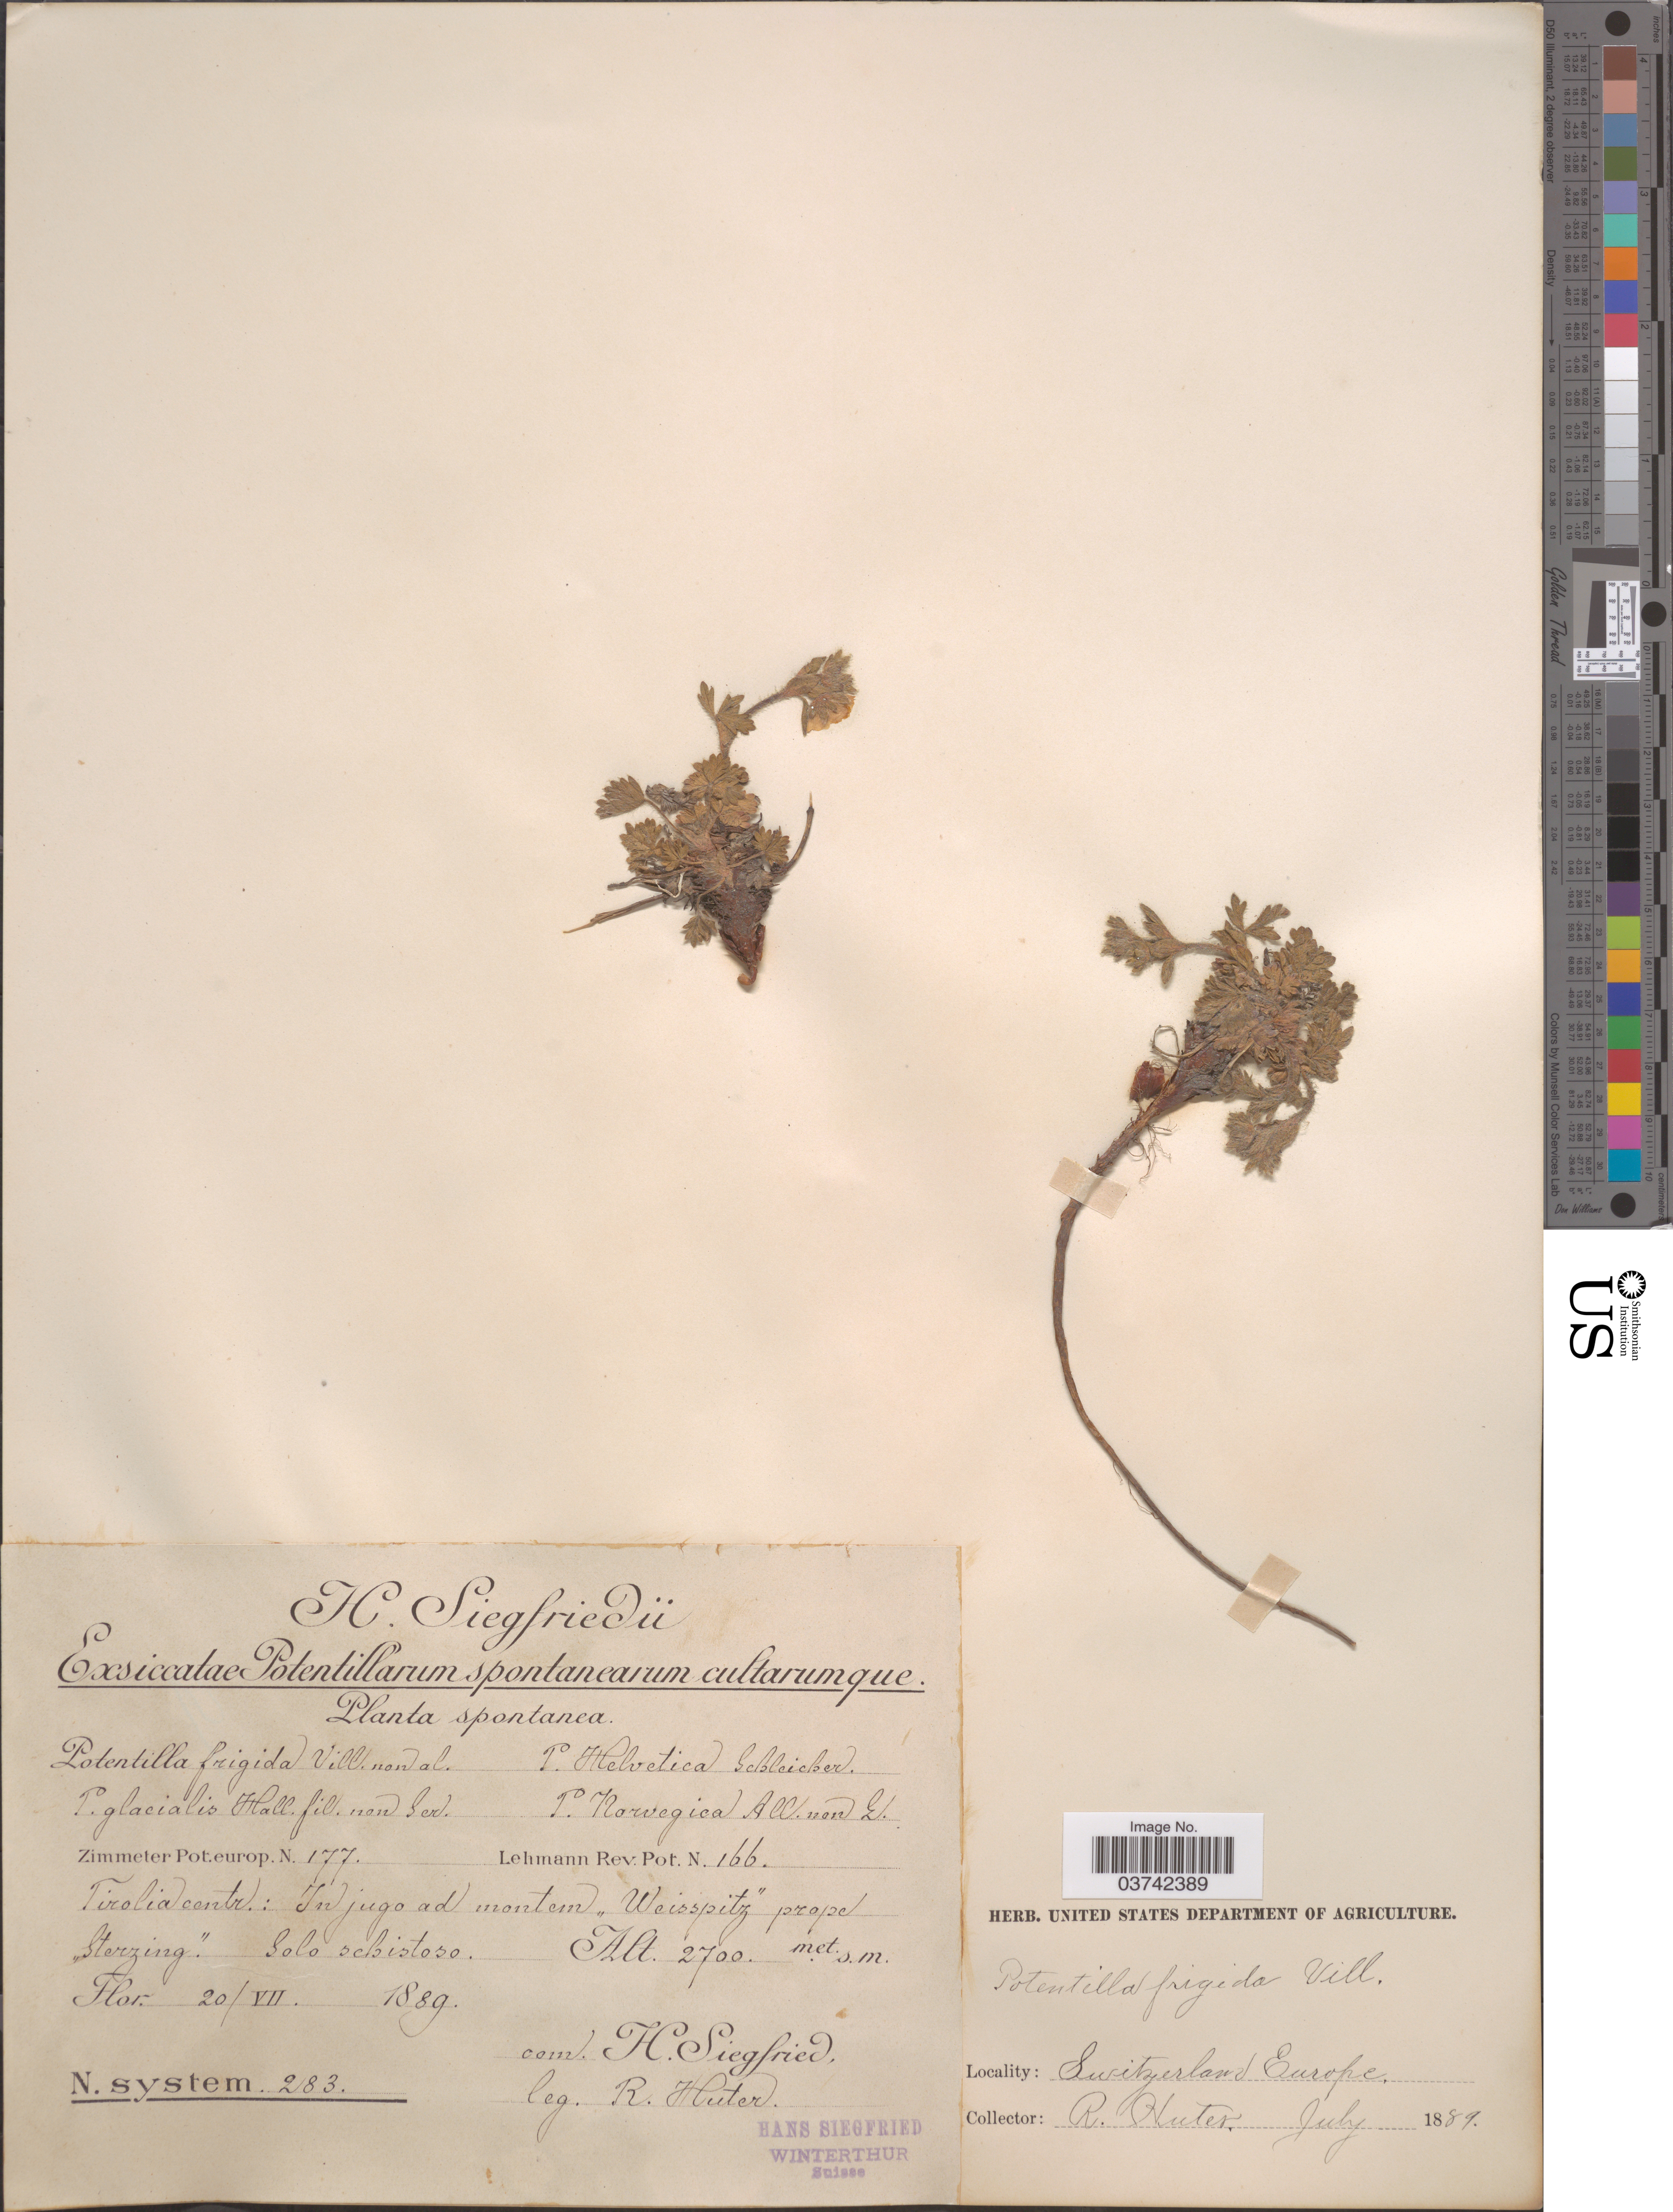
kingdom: Plantae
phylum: Tracheophyta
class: Magnoliopsida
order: Rosales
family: Rosaceae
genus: Potentilla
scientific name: Potentilla frigida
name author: Vill.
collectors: R. Huter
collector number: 283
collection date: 1889-07-20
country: Switzerland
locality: Tirolia centr.: In jugo ad montem "Weisspitz" prope "Sterzing".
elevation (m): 2700